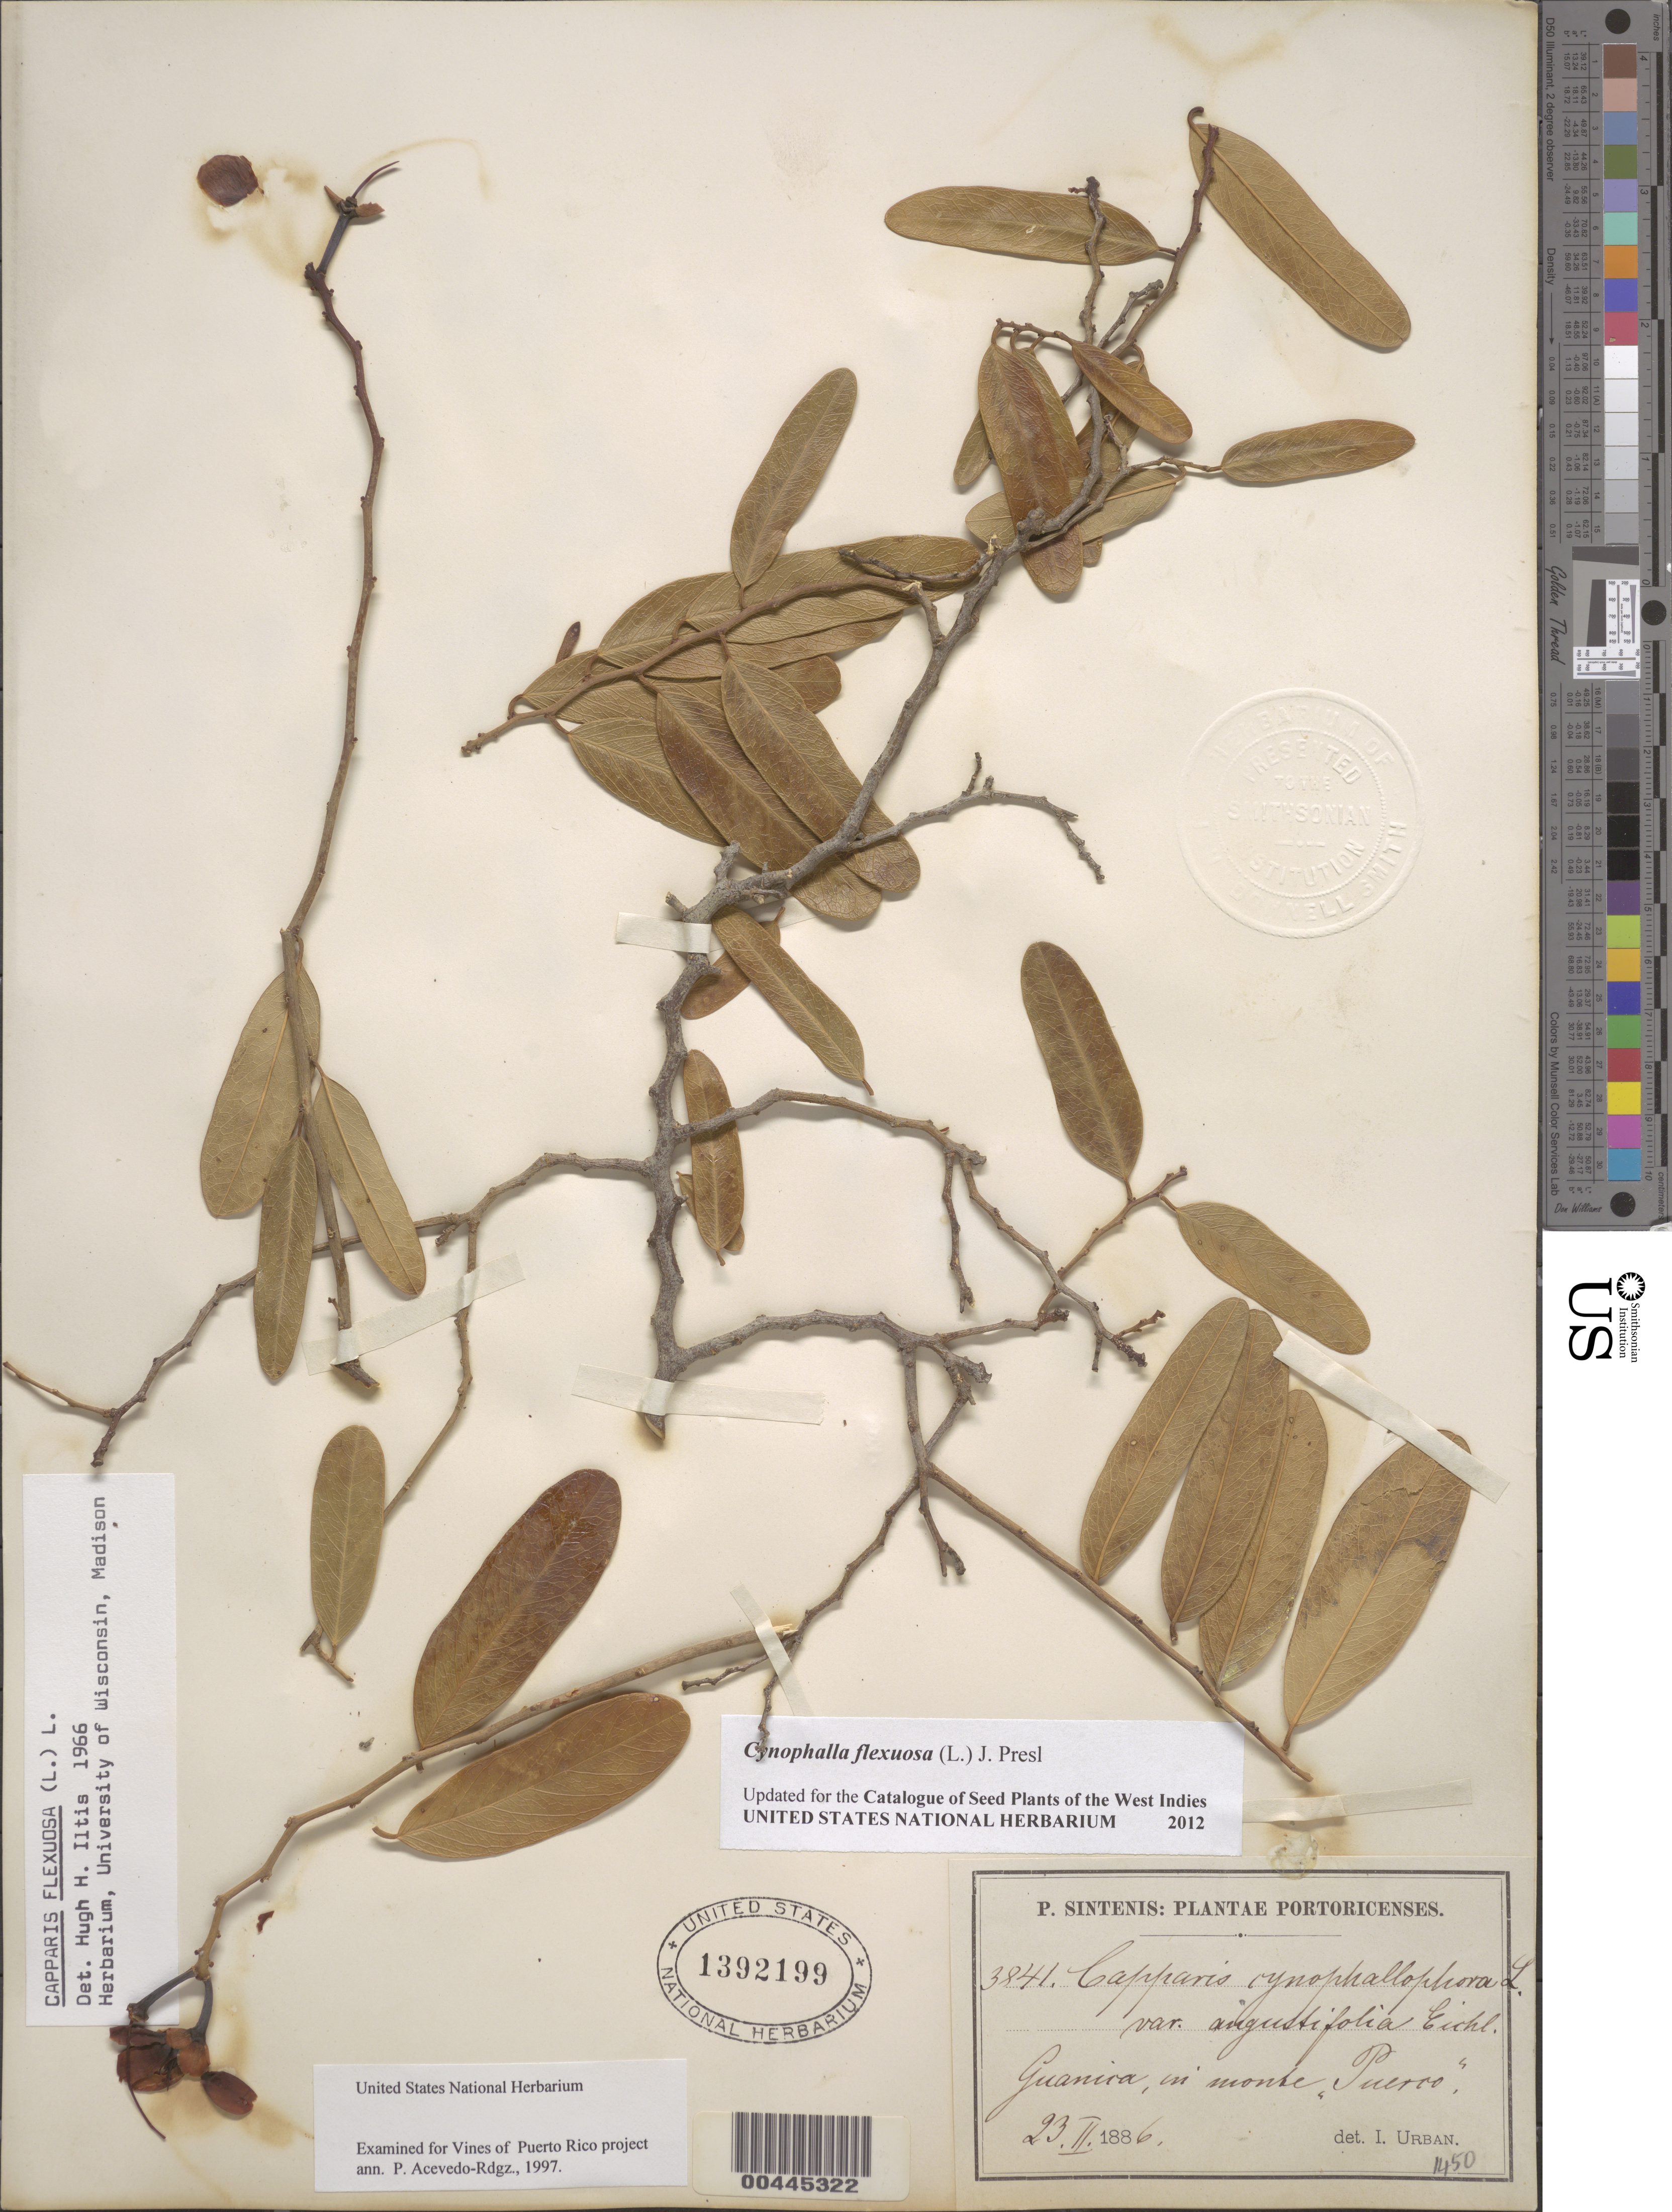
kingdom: Plantae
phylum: Tracheophyta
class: Magnoliopsida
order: Brassicales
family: Capparaceae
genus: Capparis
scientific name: Capparis flexuosa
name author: (L.) L.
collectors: P. Sintenis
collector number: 3841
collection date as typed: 23 Feb 1886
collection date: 1886-02-23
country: Puerto Rico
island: Greater Antilles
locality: Guanica. In monte Puerco.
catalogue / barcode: US 1392199